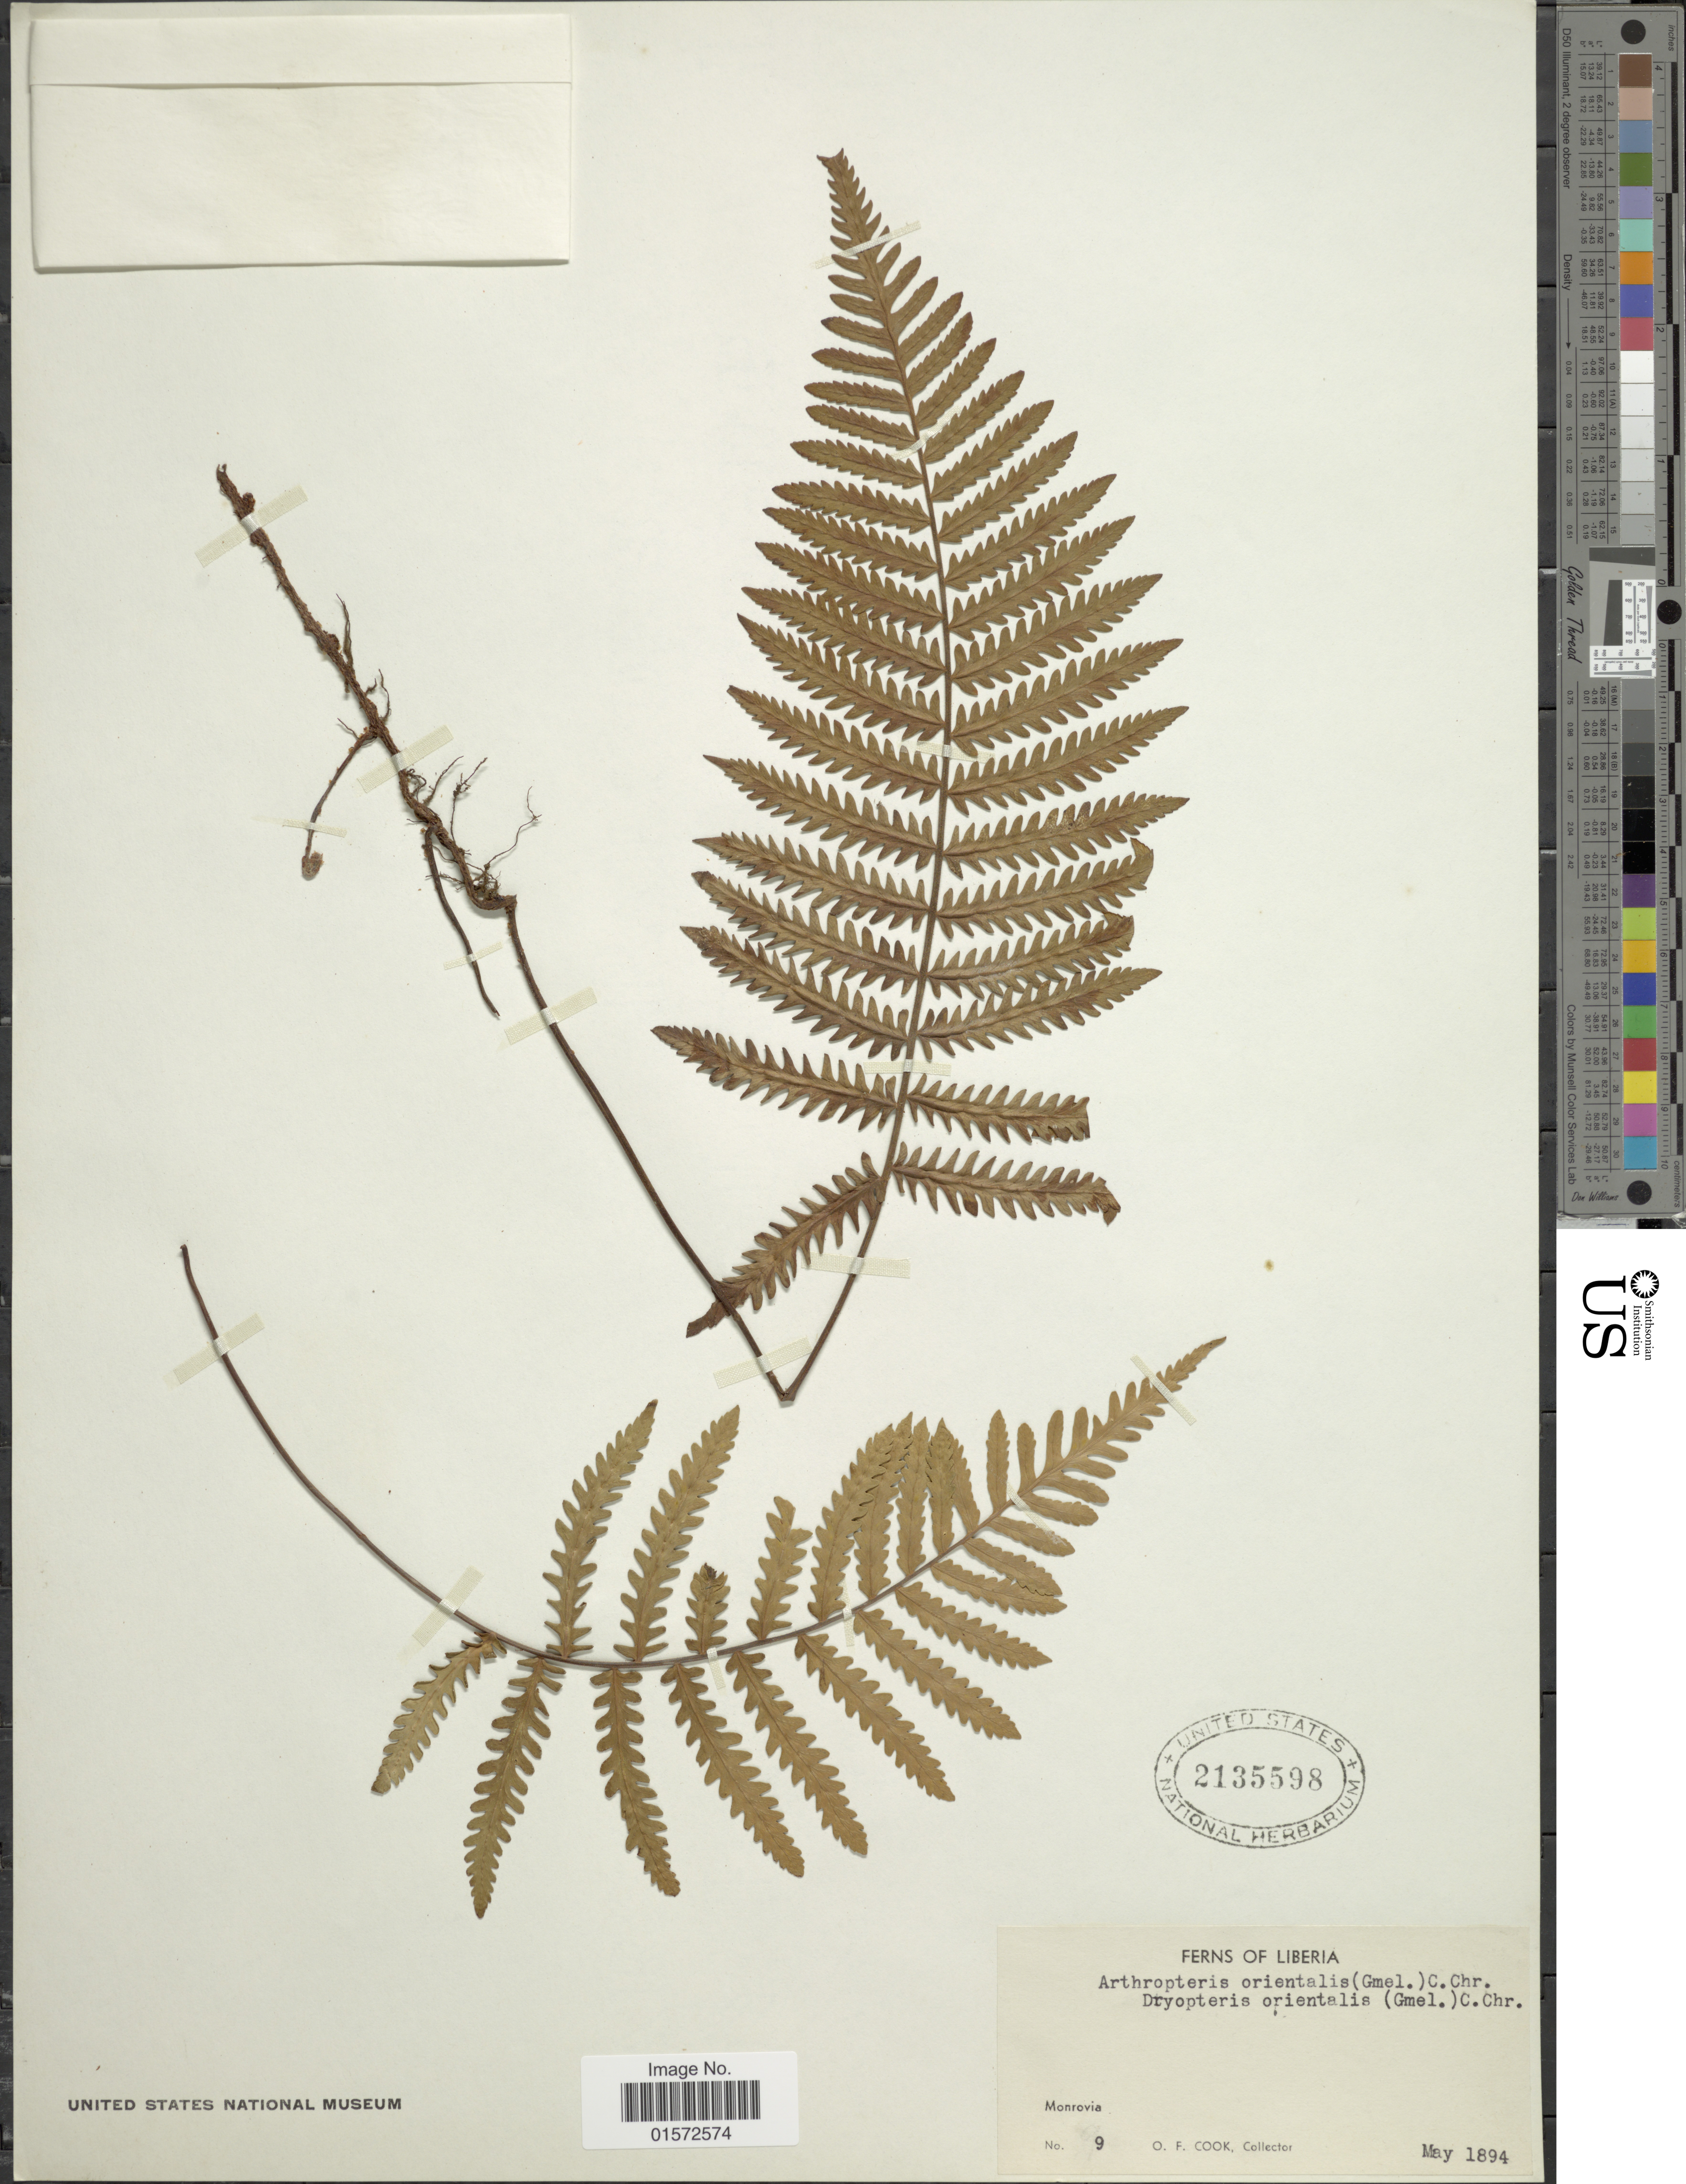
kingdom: Plantae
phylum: Tracheophyta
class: Polypodiopsida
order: Polypodiales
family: Tectariaceae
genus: Arthropteris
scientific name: Arthropteris orientalis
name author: (J.F. Gmel.) Posth.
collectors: O. F. Cook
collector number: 9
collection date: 1894-05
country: Liberia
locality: Monrovia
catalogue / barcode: US 2135598